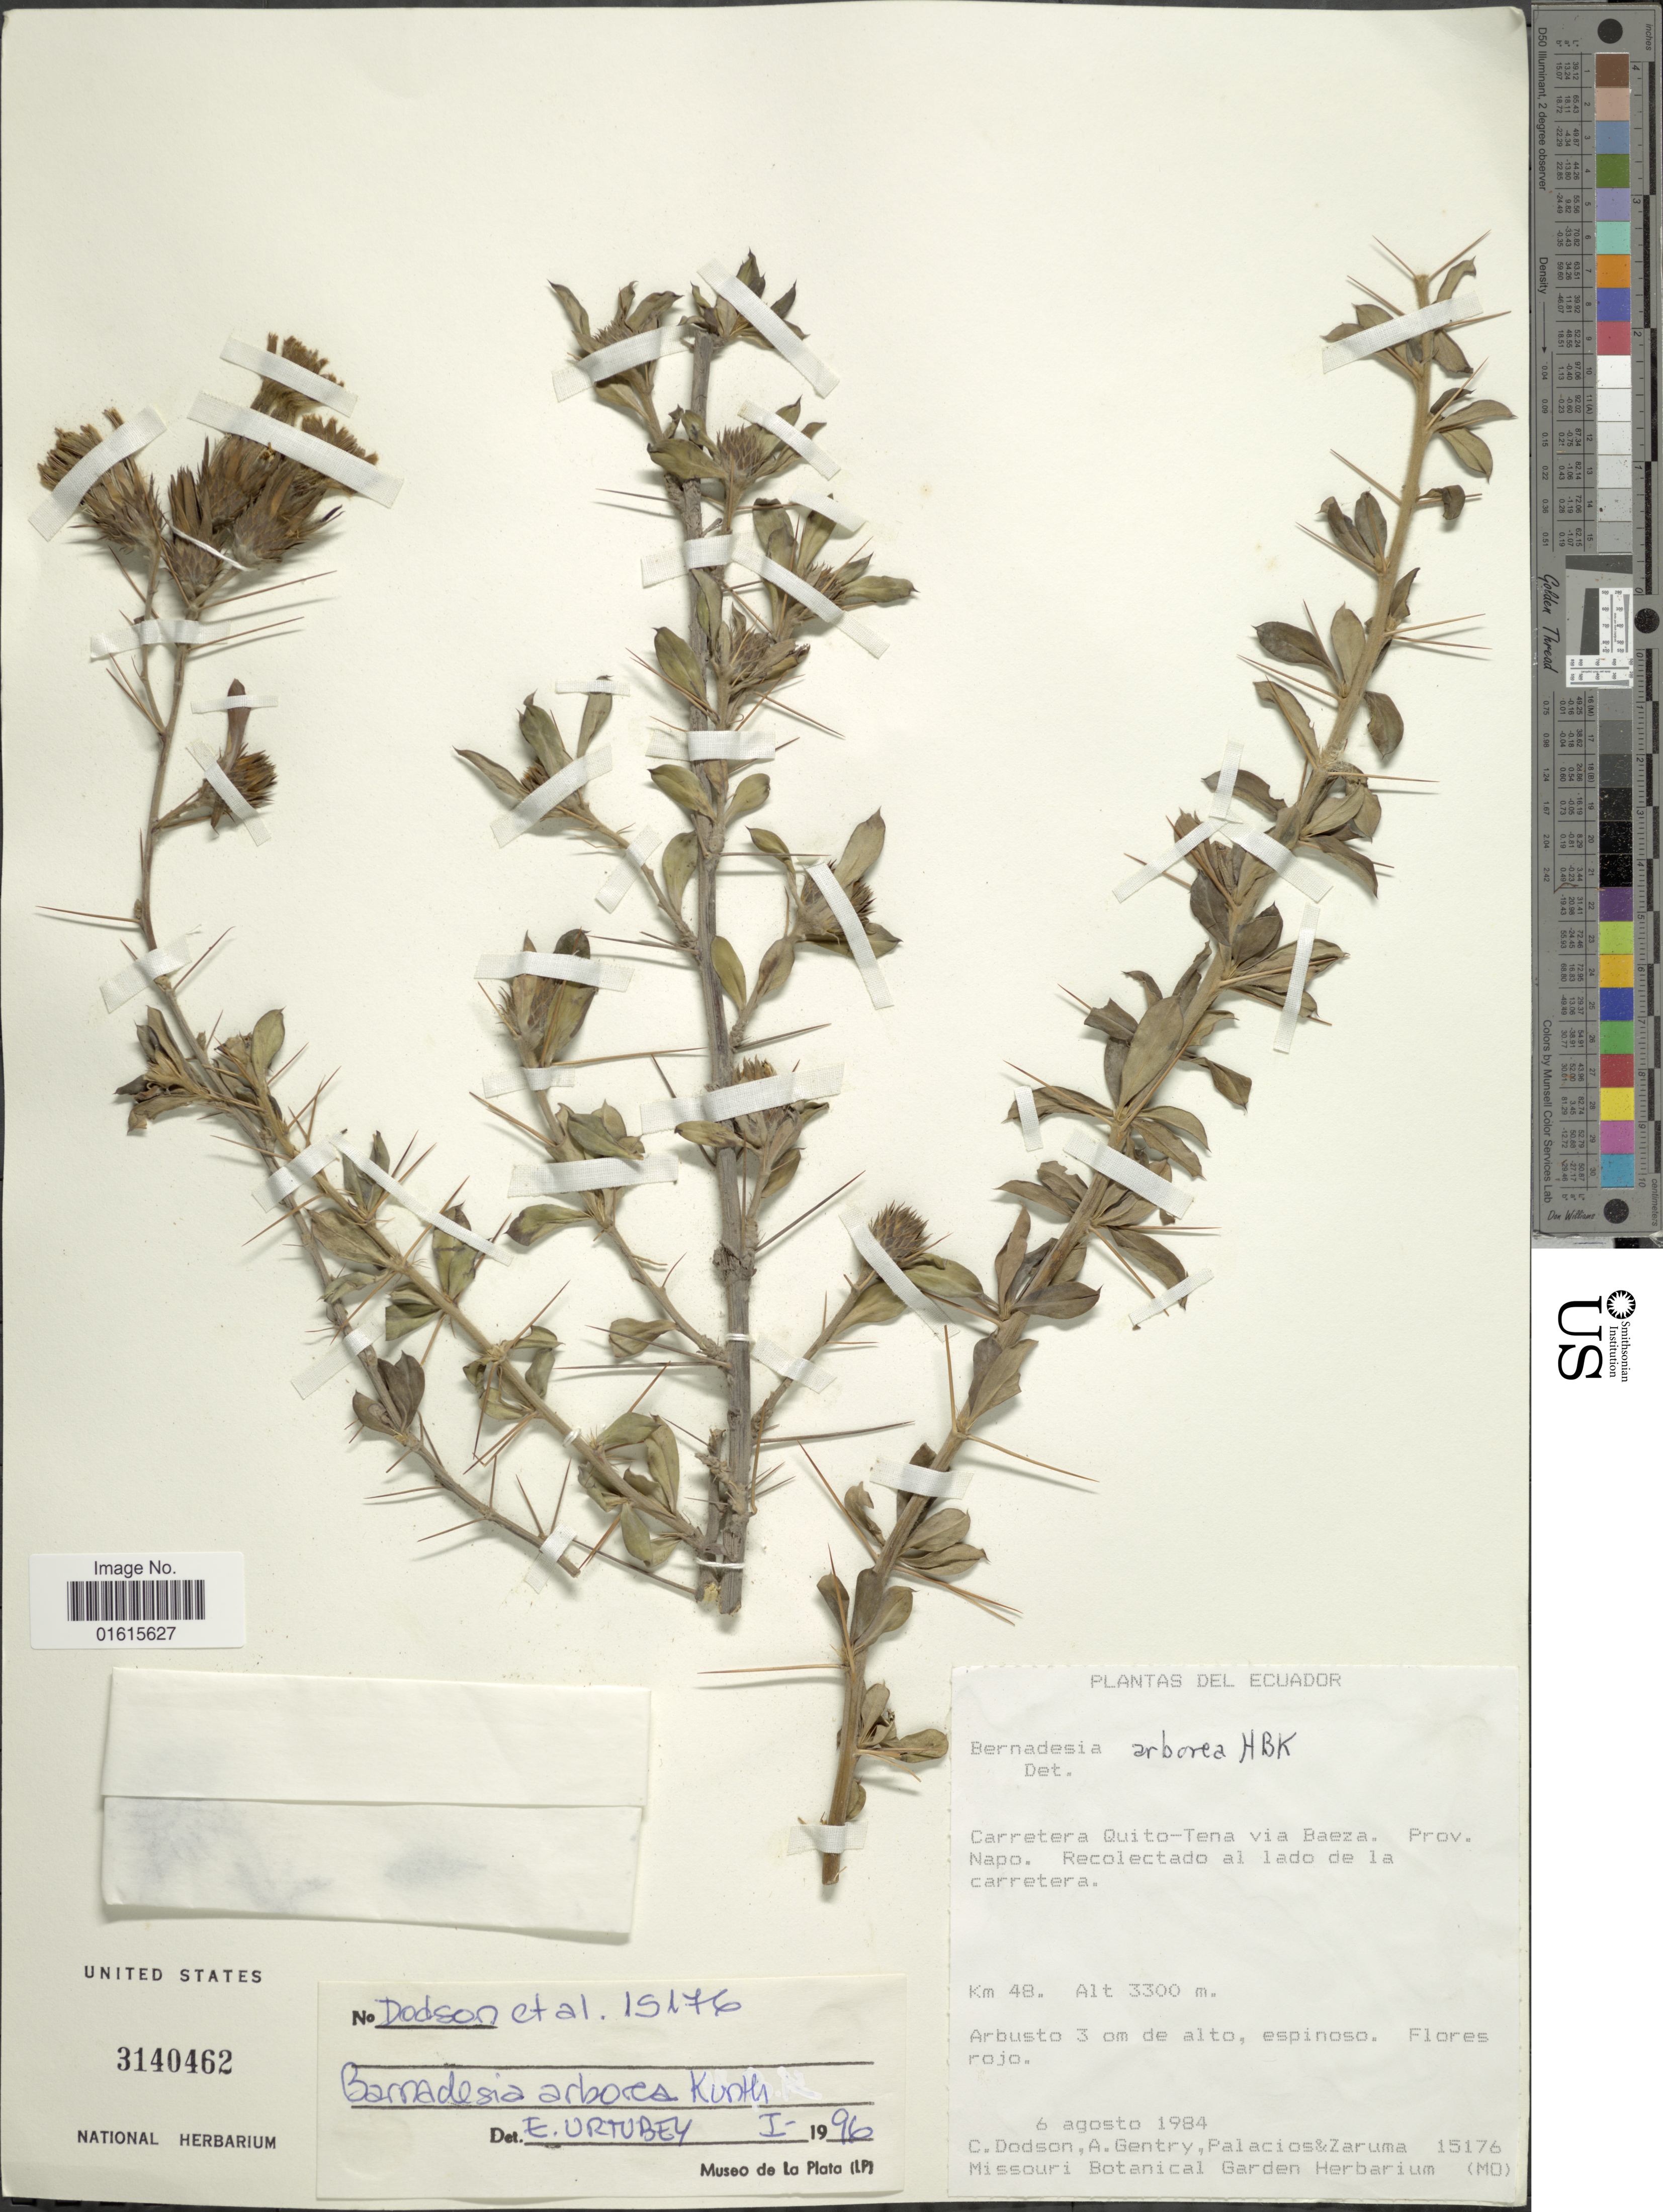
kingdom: Plantae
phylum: Tracheophyta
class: Magnoliopsida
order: Asterales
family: Asteraceae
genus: Barnadesia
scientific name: Barnadesia arborea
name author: Kunth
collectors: C. Dodson, A. H. Gentry, Palacios, -- & -. Zaruma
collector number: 15176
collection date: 1984-08-06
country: Ecuador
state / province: Napo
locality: Carretera Quito-Tena via Baeza. Recolectado al lado de la carretera, km 48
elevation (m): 3300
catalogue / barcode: US 3140462